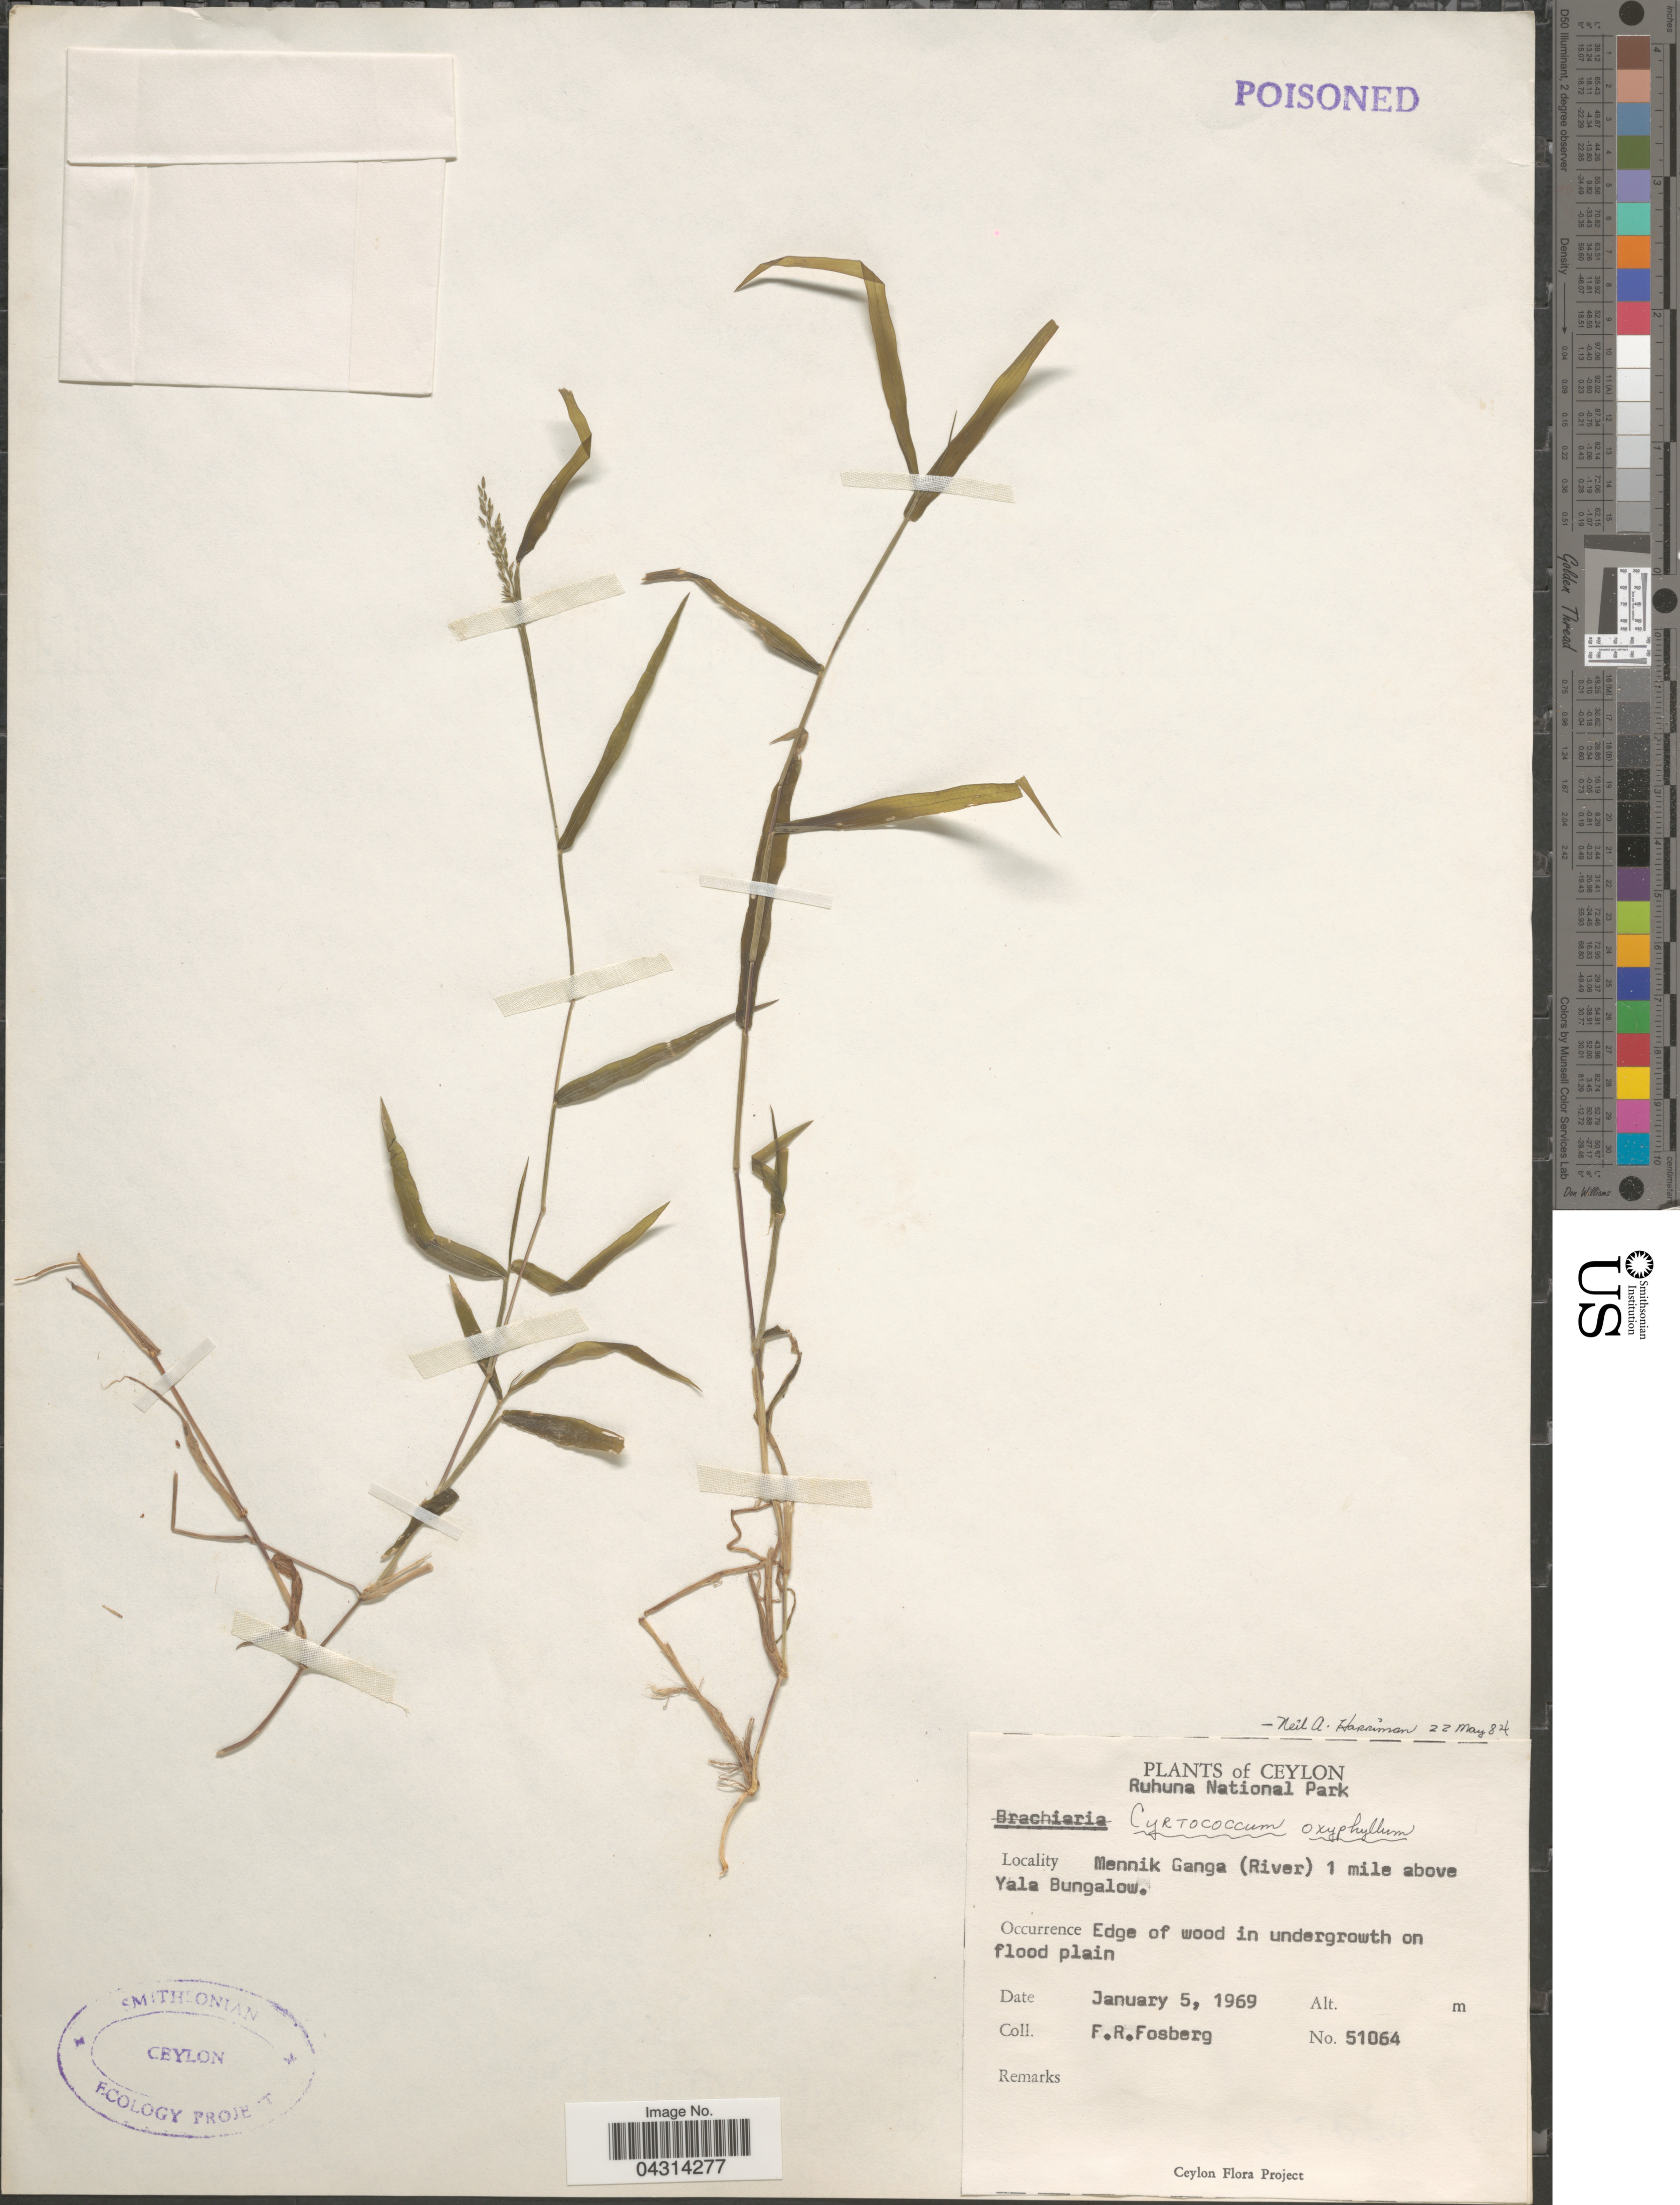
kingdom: Plantae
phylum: Tracheophyta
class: Liliopsida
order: Poales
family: Poaceae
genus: Cyrtococcum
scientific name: Cyrtococcum oxyphyllum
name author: (Steud.) Stapf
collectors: F. R. Fosberg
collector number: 51064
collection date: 1969-01-05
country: Sri Lanka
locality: Ceylon. Ruhuna National Park. Mennik Ganga (River) 1 mile above Yala Bungalow.